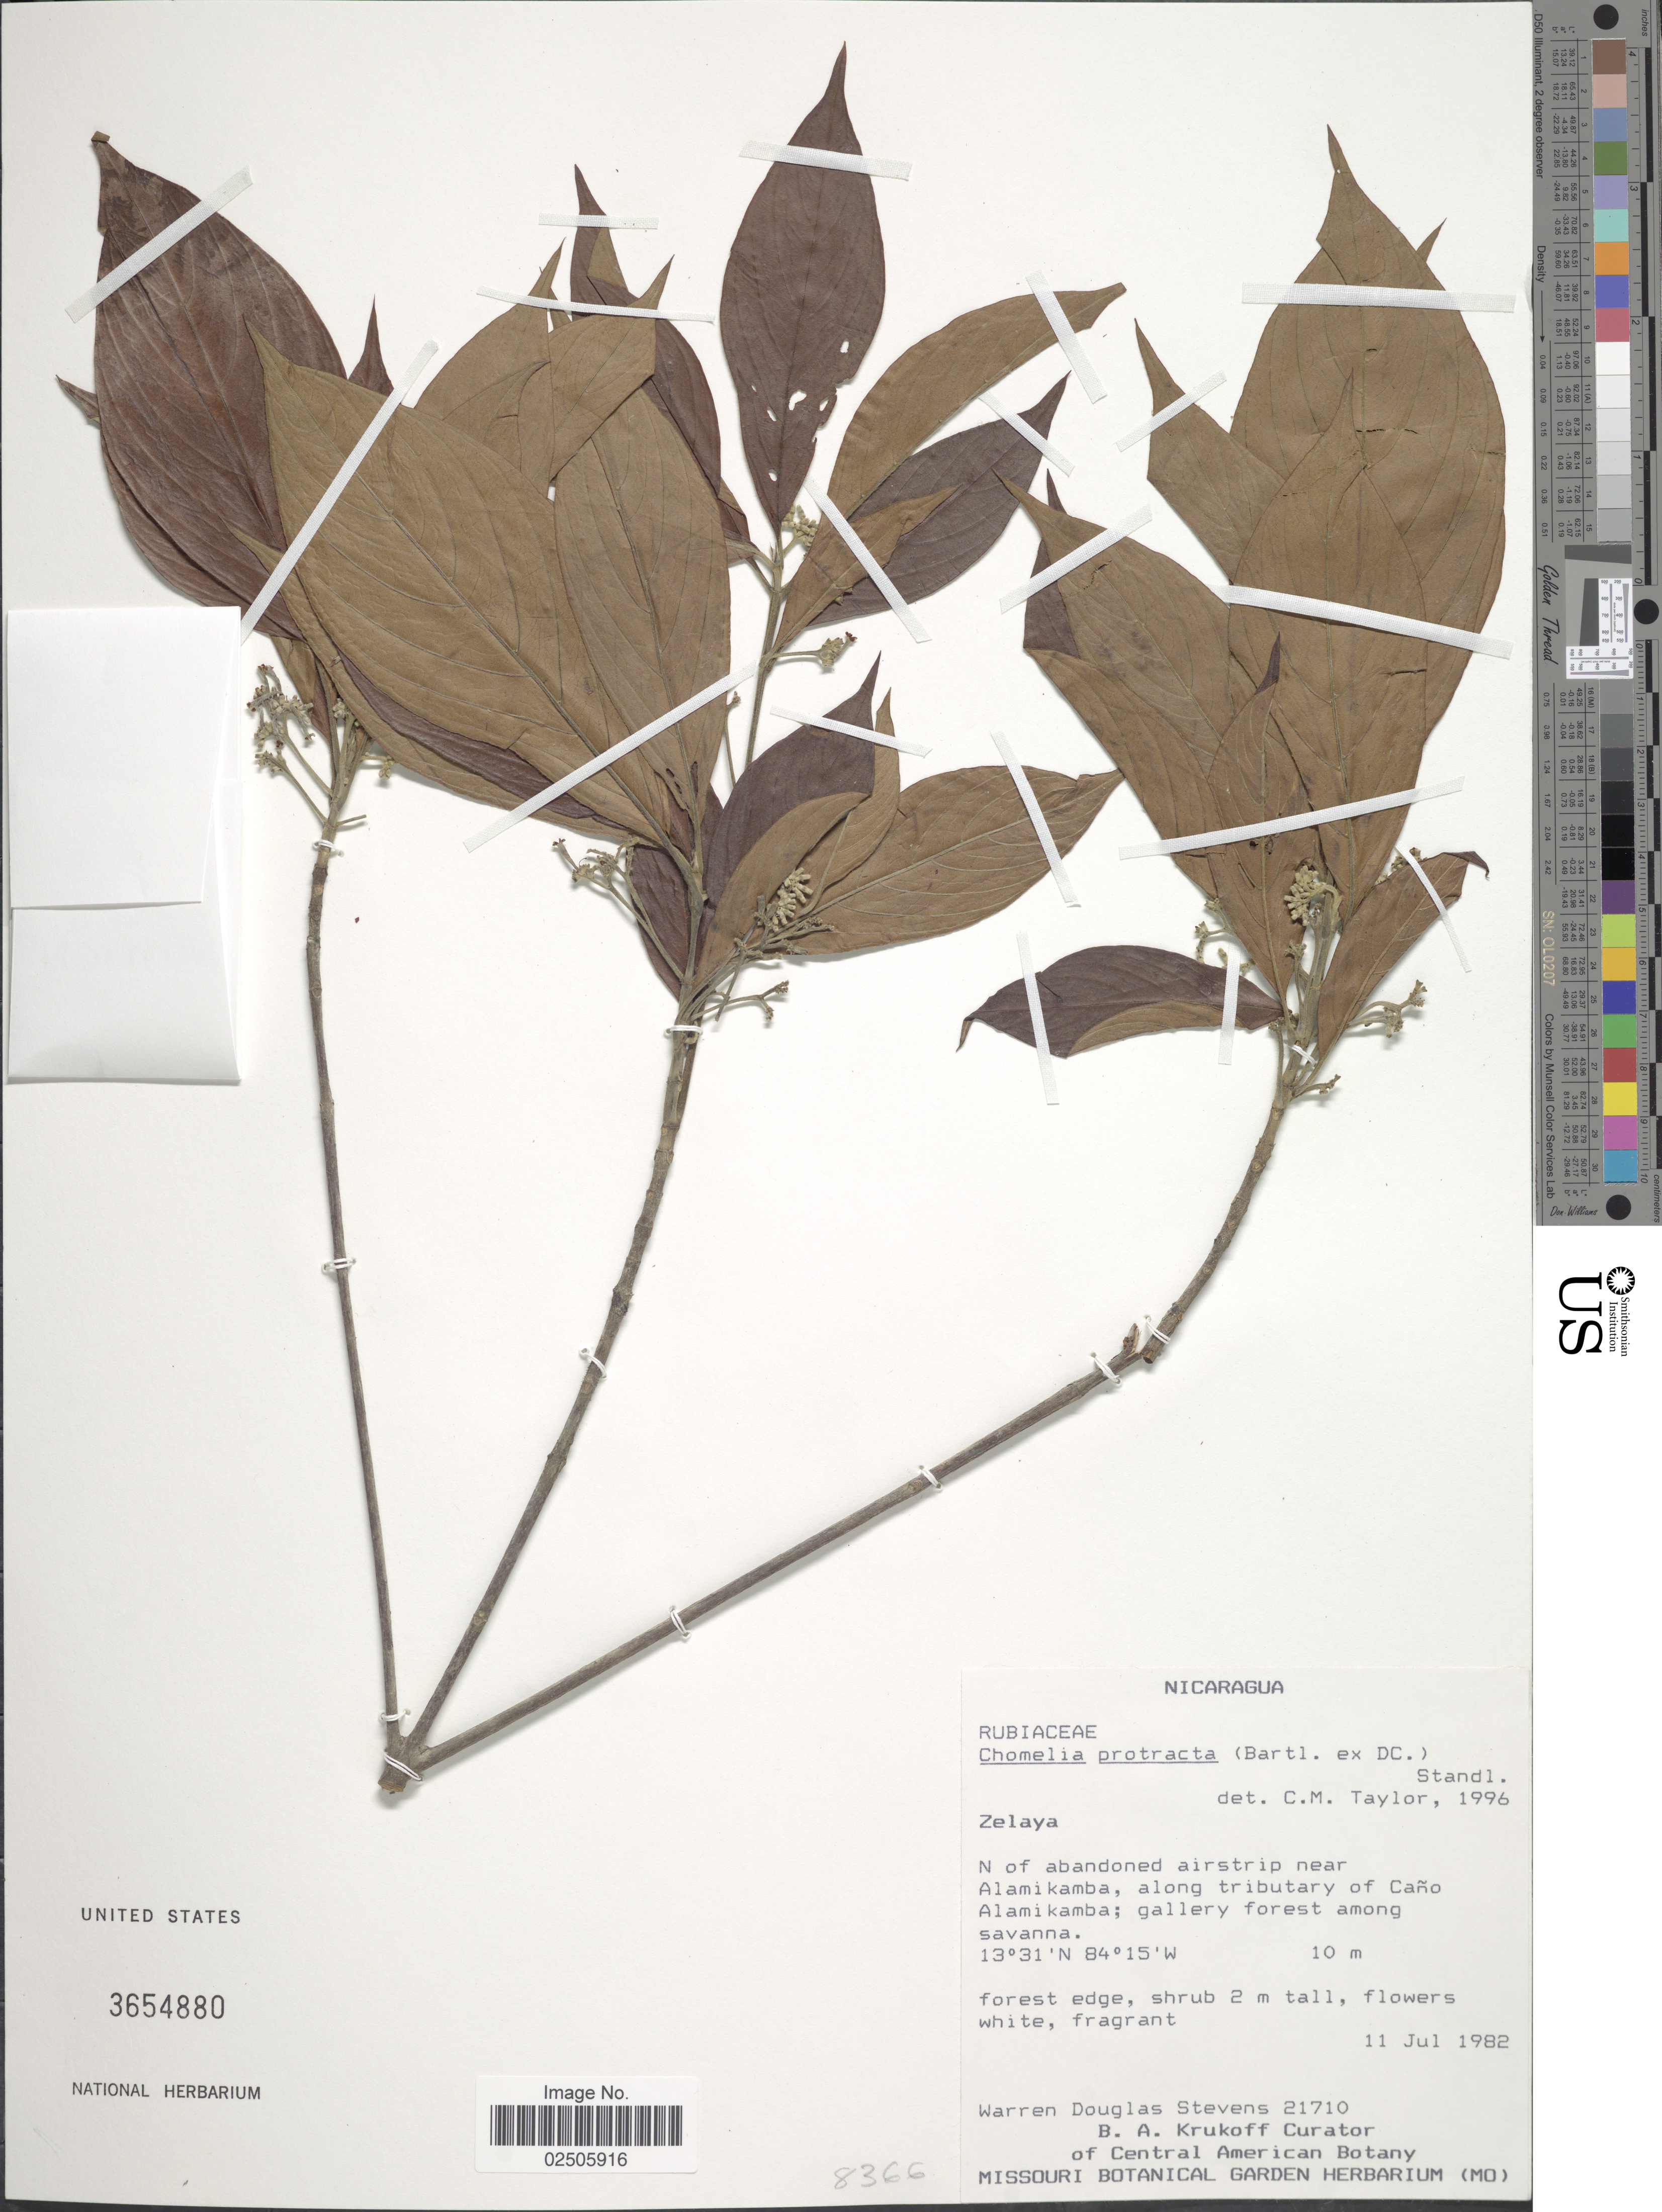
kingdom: Plantae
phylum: Tracheophyta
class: Magnoliopsida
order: Gentianales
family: Rubiaceae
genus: Chomelia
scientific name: Chomelia protracta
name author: (Bartl. ex DC.) Standl.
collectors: W. D. Stevens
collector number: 21710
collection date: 1982-07-11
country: Nicaragua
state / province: Atlantico Norte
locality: Zelaya, N of abandoned airstrip near Alamikamba, along tributary of Cano Alamikamba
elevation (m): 10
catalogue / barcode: US 3654880